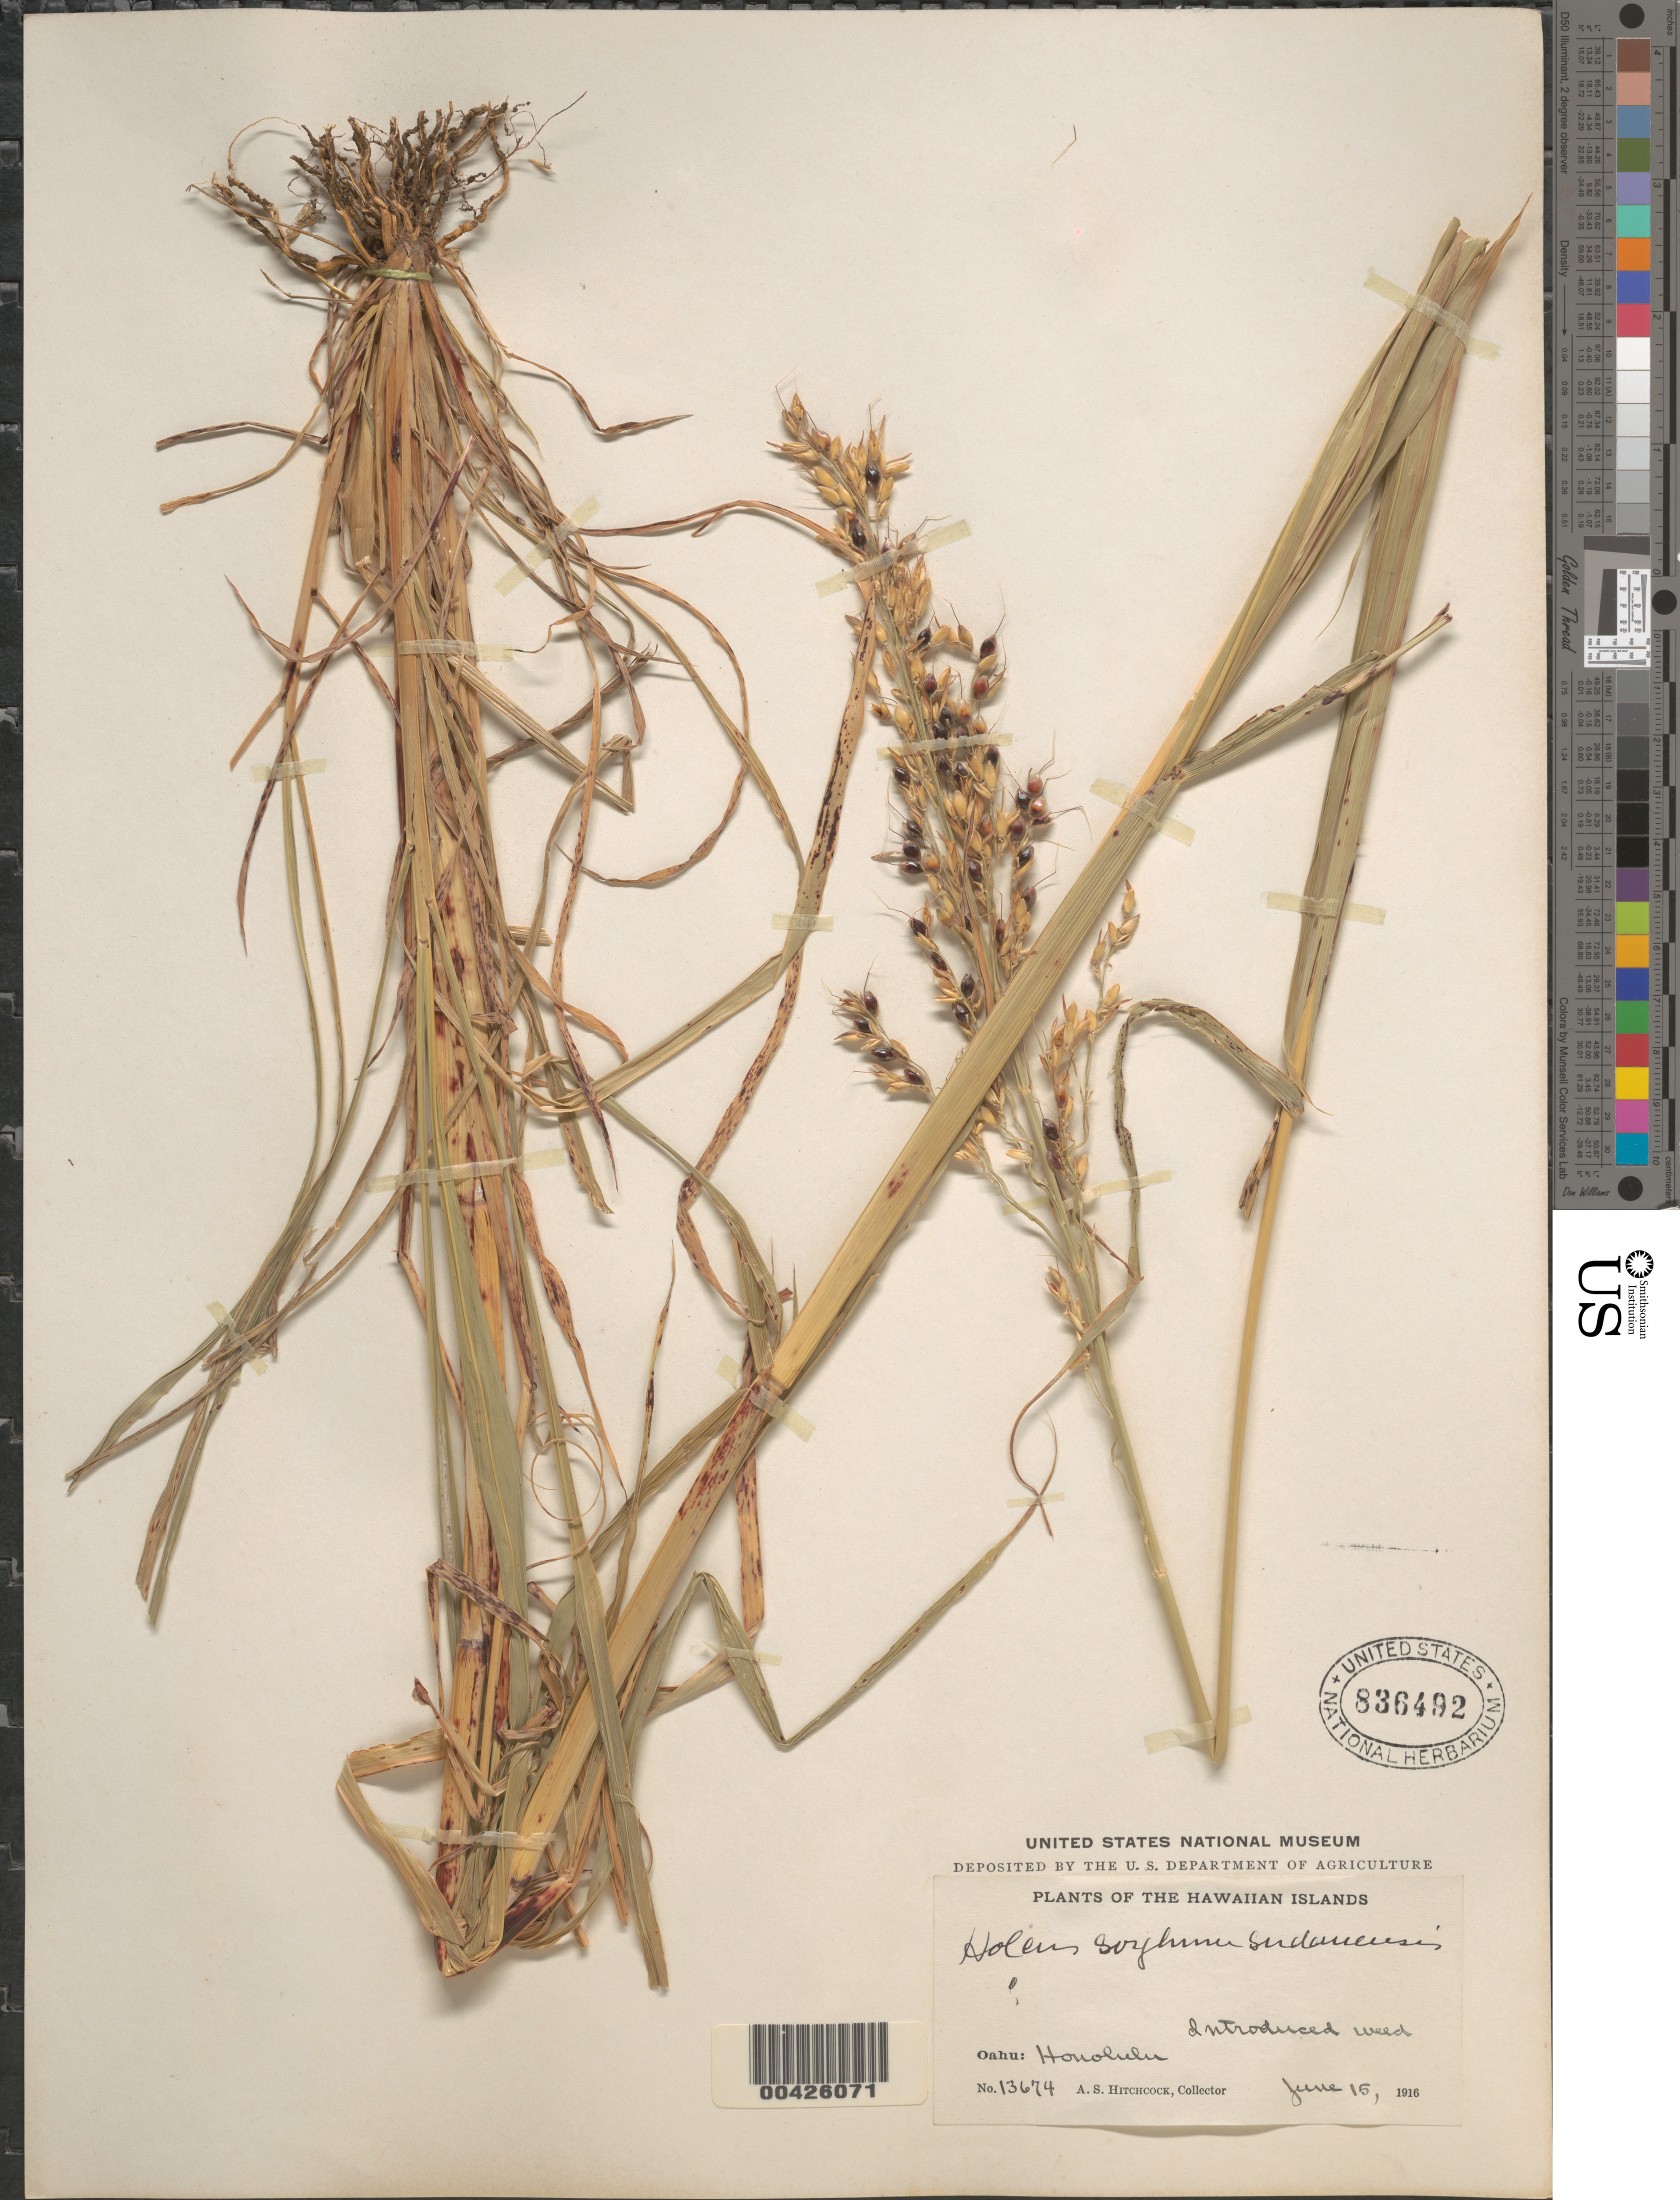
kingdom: Plantae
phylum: Tracheophyta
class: Liliopsida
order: Poales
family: Poaceae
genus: Sorghum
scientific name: Sorghum bicolor nothosubsp. drummondii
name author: (Nees ex Steud.) de Wet ex Davidse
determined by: Faccenda, K.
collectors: A. S. Hitchcock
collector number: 13674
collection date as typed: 15 Jun 1916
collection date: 1916-06-15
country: United States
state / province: Hawaii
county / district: Honolulu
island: Oahu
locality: Honolulu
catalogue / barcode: US 836492